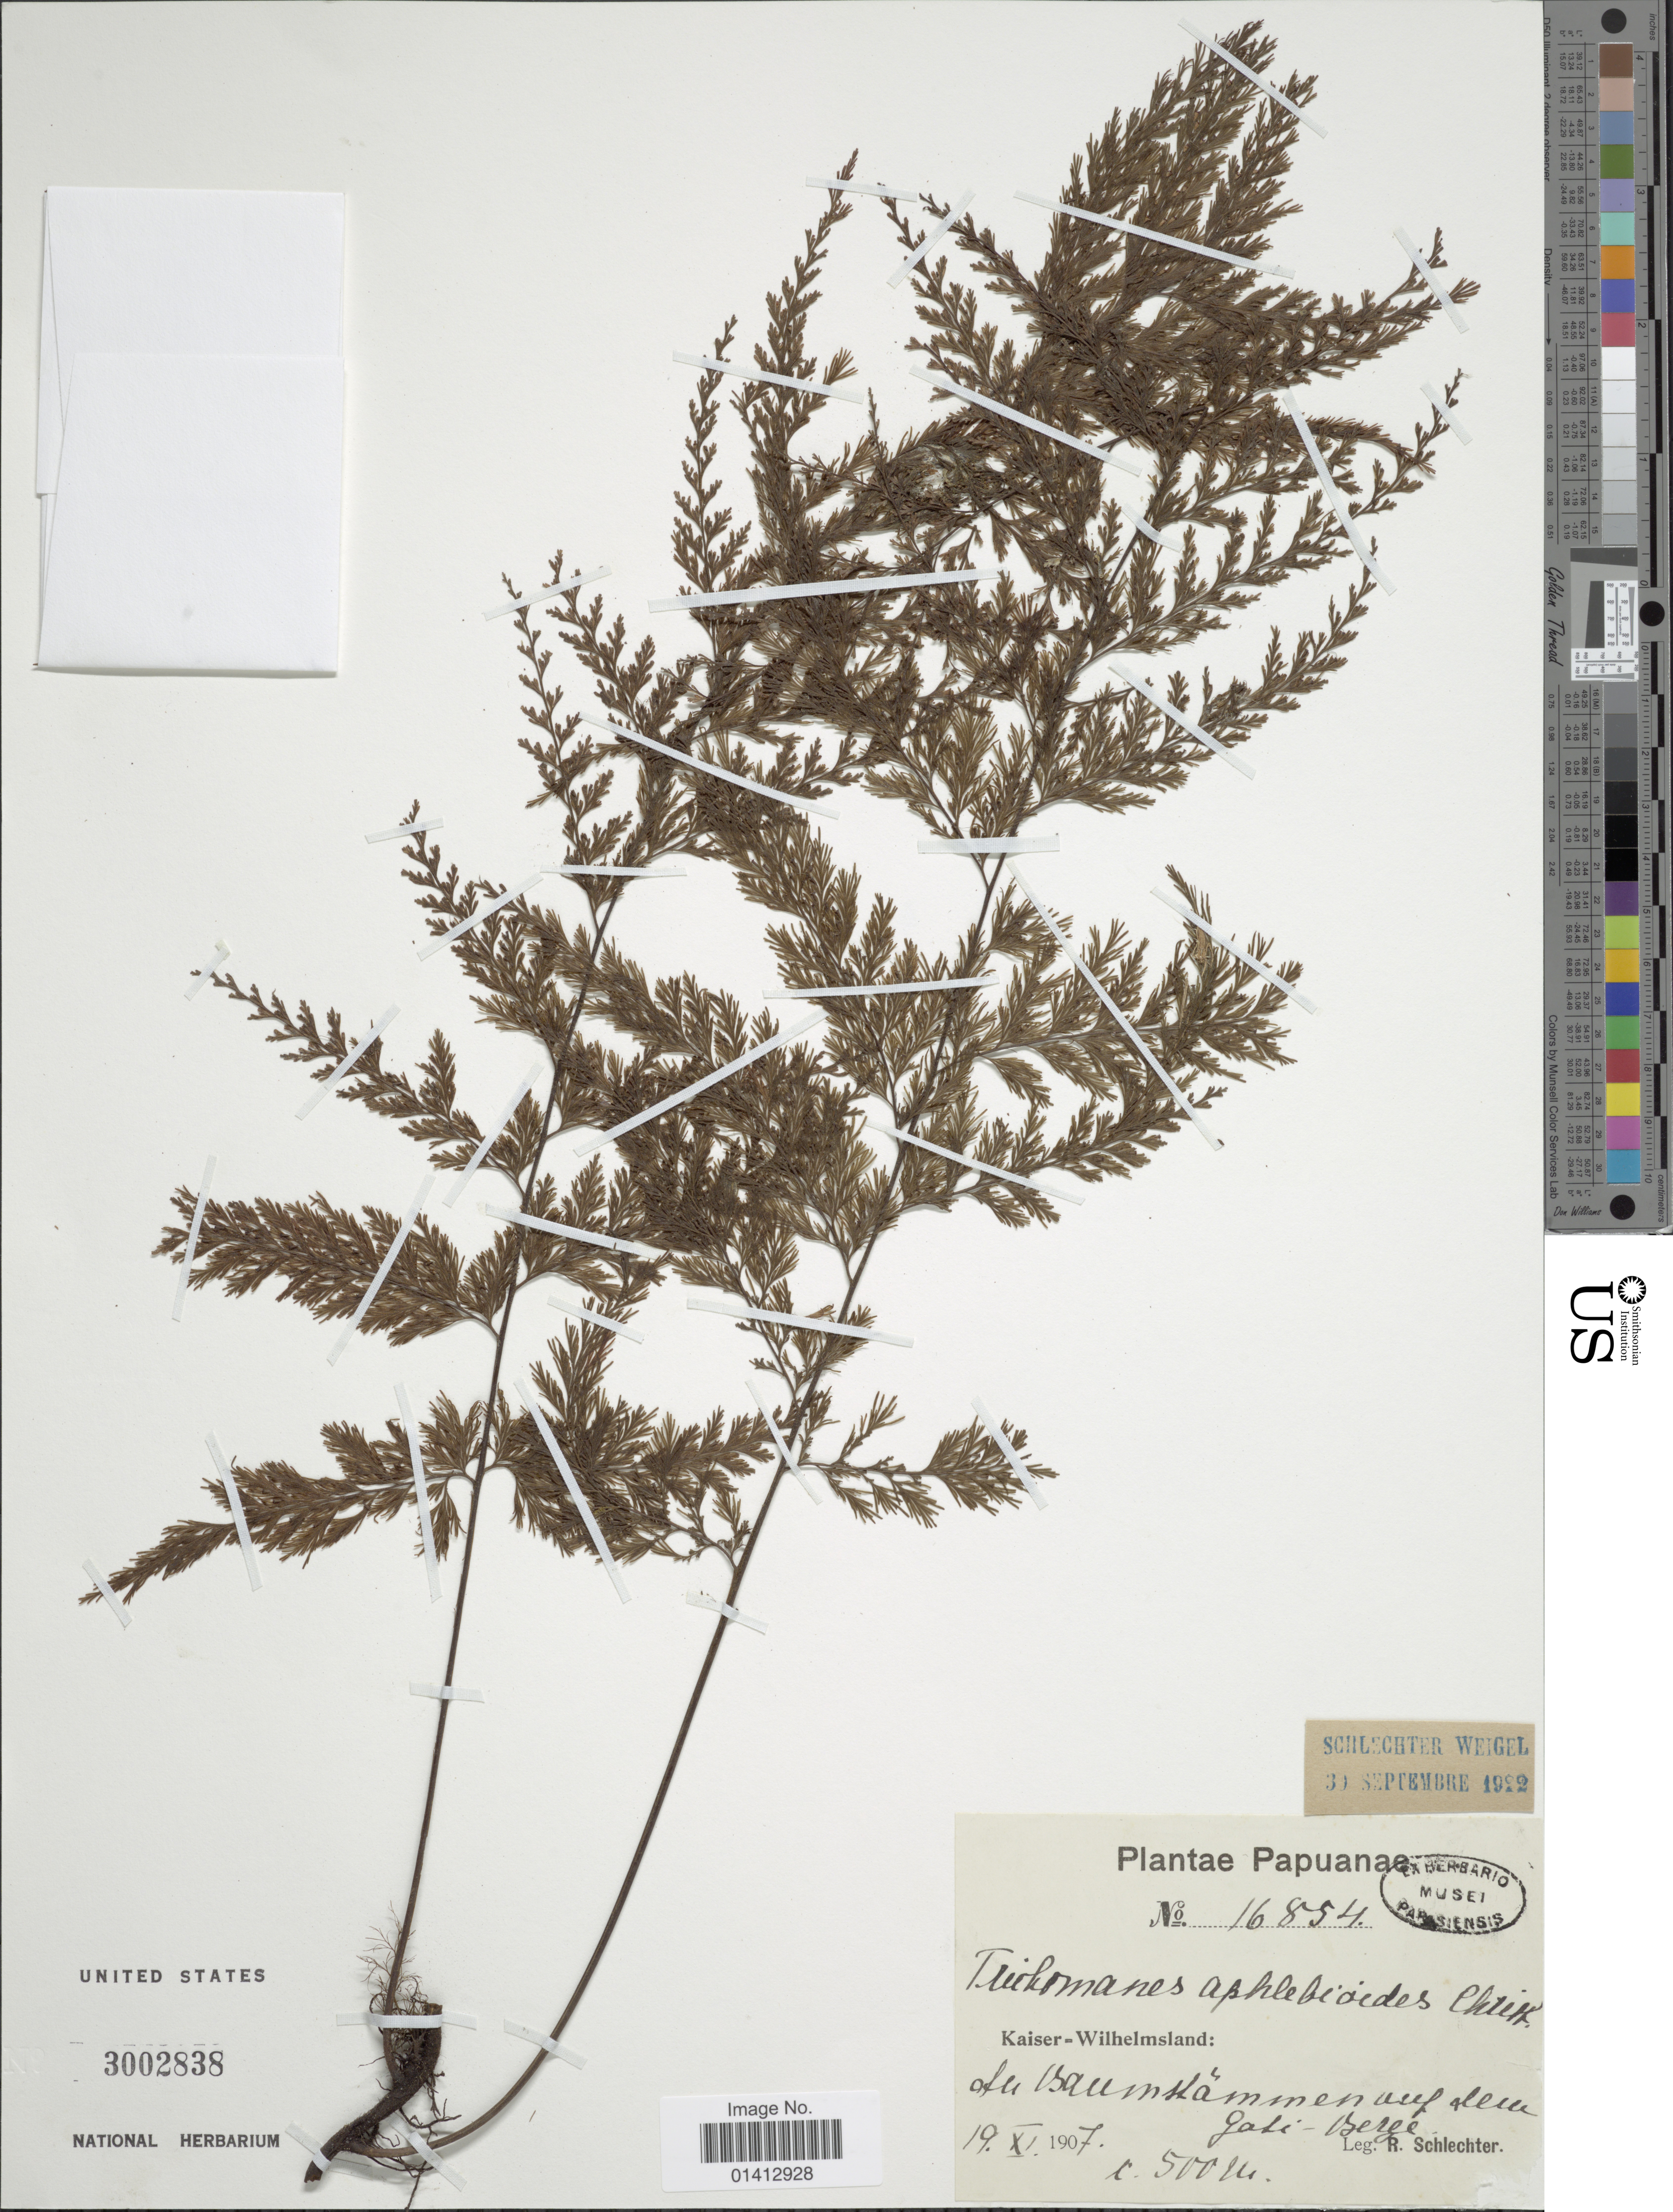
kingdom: Plantae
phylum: Tracheophyta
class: Polypodiopsida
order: Hymenophyllales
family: Hymenophyllaceae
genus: Crepidomanes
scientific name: Crepidomanes aphlebioides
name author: (Christ) I.M. Turner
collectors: F. R. R. Schlechter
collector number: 16854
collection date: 1907-11-19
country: Papua New Guinea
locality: Kaiser-Wilhelmsland: An Baumstämmen auf dem Gati-Berge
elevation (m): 500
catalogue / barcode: US 3002838